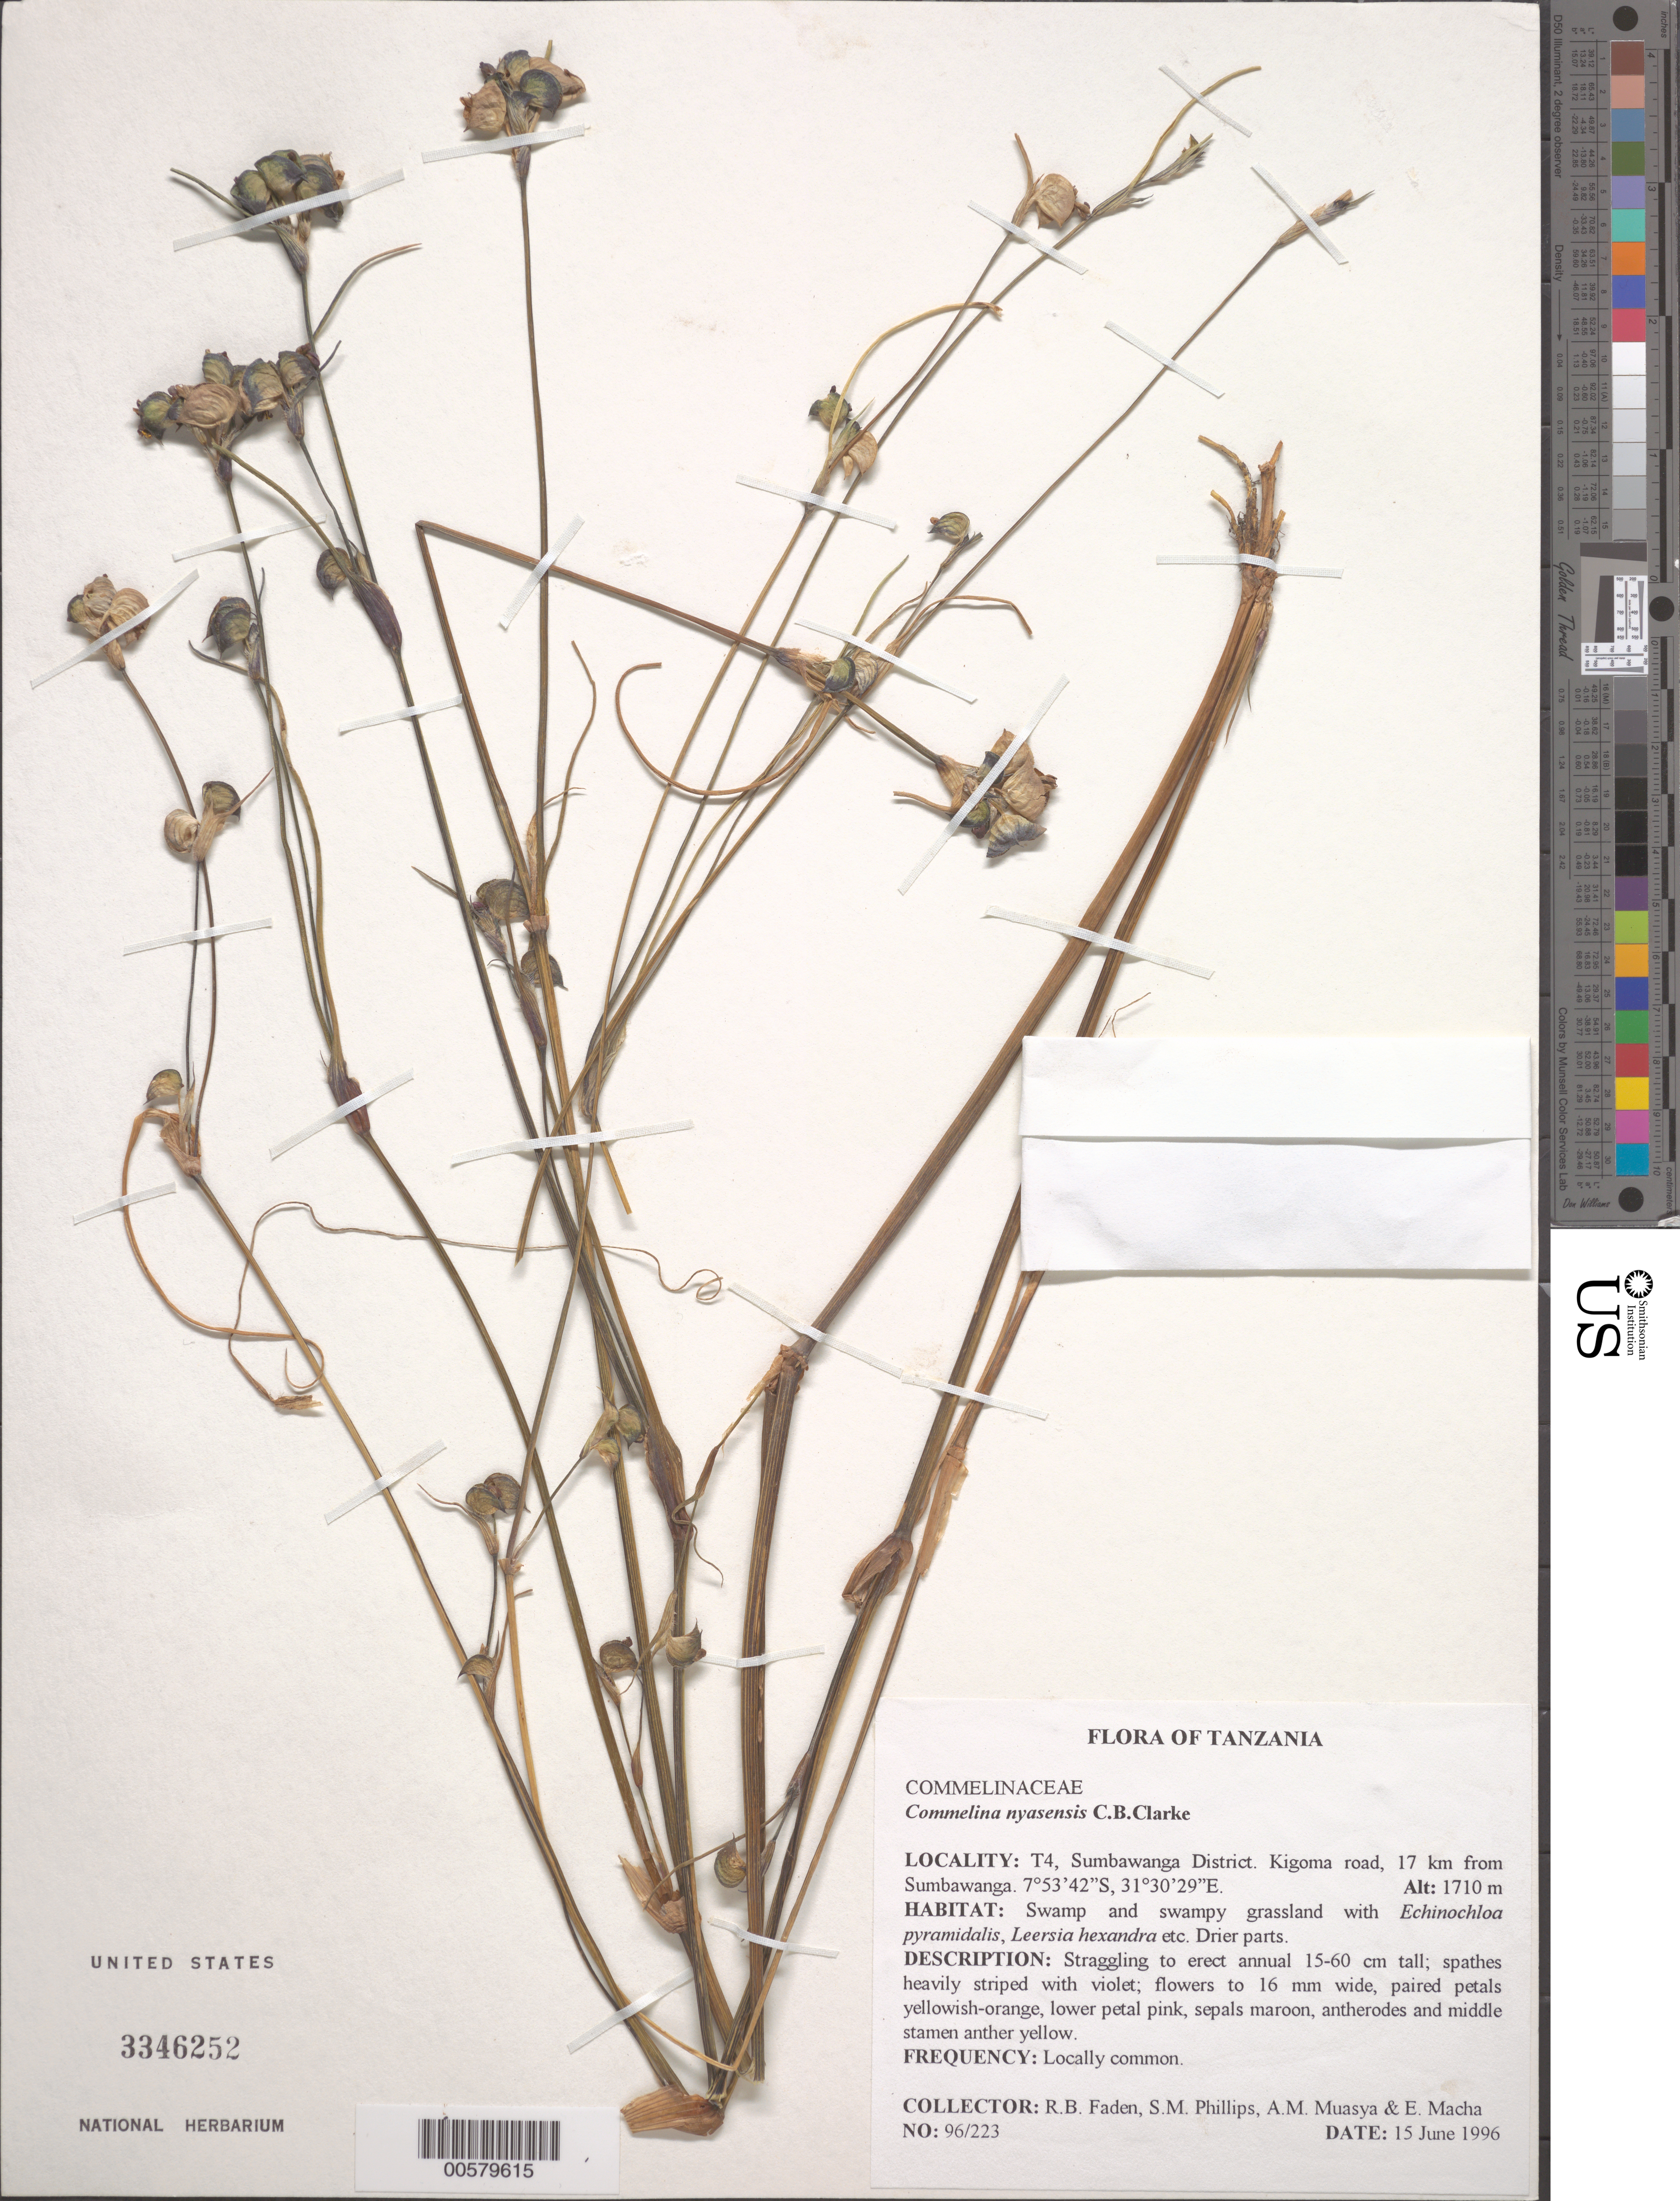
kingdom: Plantae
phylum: Tracheophyta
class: Liliopsida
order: Commelinales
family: Commelinaceae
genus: Commelina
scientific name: Commelina nyasensis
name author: C.B. Clarke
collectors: R. B. Faden, S. M. Phillips, A. Muasya & E. Macha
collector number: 96/223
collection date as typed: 15 Jun 1996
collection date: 1996-06-15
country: Tanzania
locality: T4, sumbawanga dist., kigoma-sombawanga road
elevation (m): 1710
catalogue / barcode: US 3346252